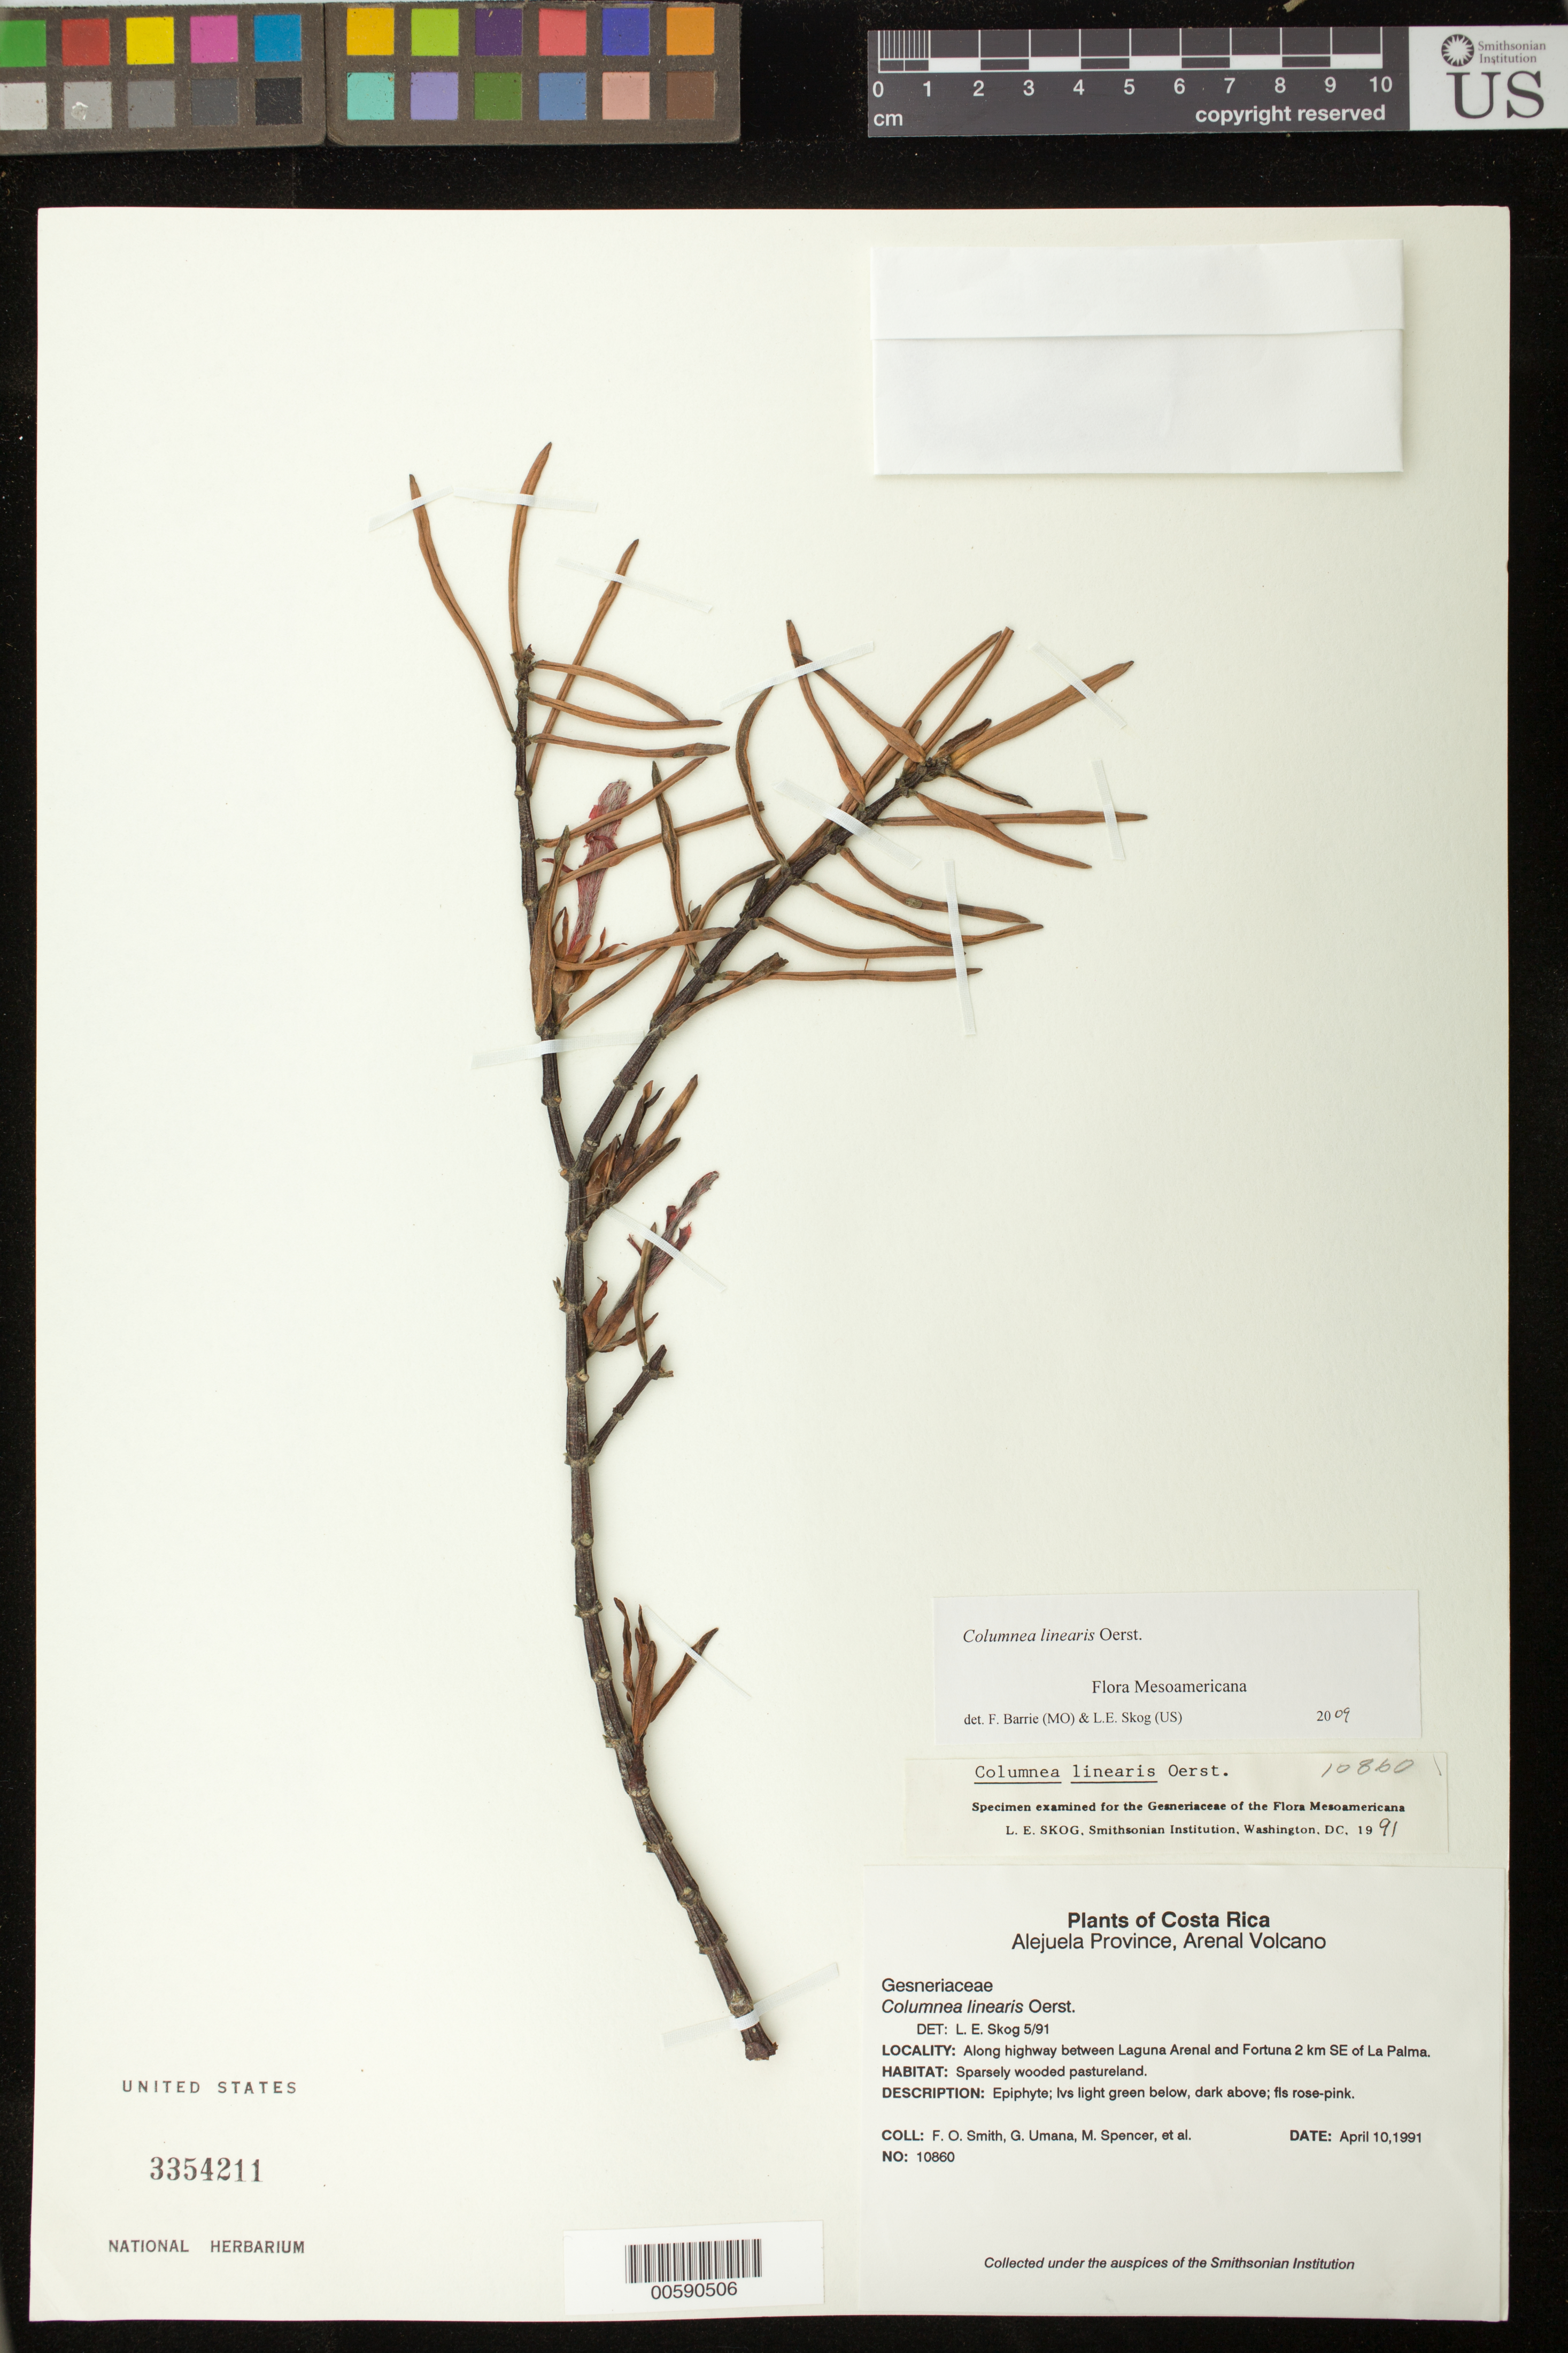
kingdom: Plantae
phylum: Tracheophyta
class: Magnoliopsida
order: Lamiales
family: Gesneriaceae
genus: Columnea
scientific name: Columnea linearis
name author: Oerst.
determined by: Skog, Laurence E.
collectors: F. Smith, G. Umana, M. Spencer & et al.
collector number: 10860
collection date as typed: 10 Apr 1991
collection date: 1991-04-10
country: Costa Rica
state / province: Alajuela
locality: Arenal Volcano; along highway between Laguna Arenal and Fortuna 2 km SE of La Palma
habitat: Sparsely wooded pastureland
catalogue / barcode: US 3354211